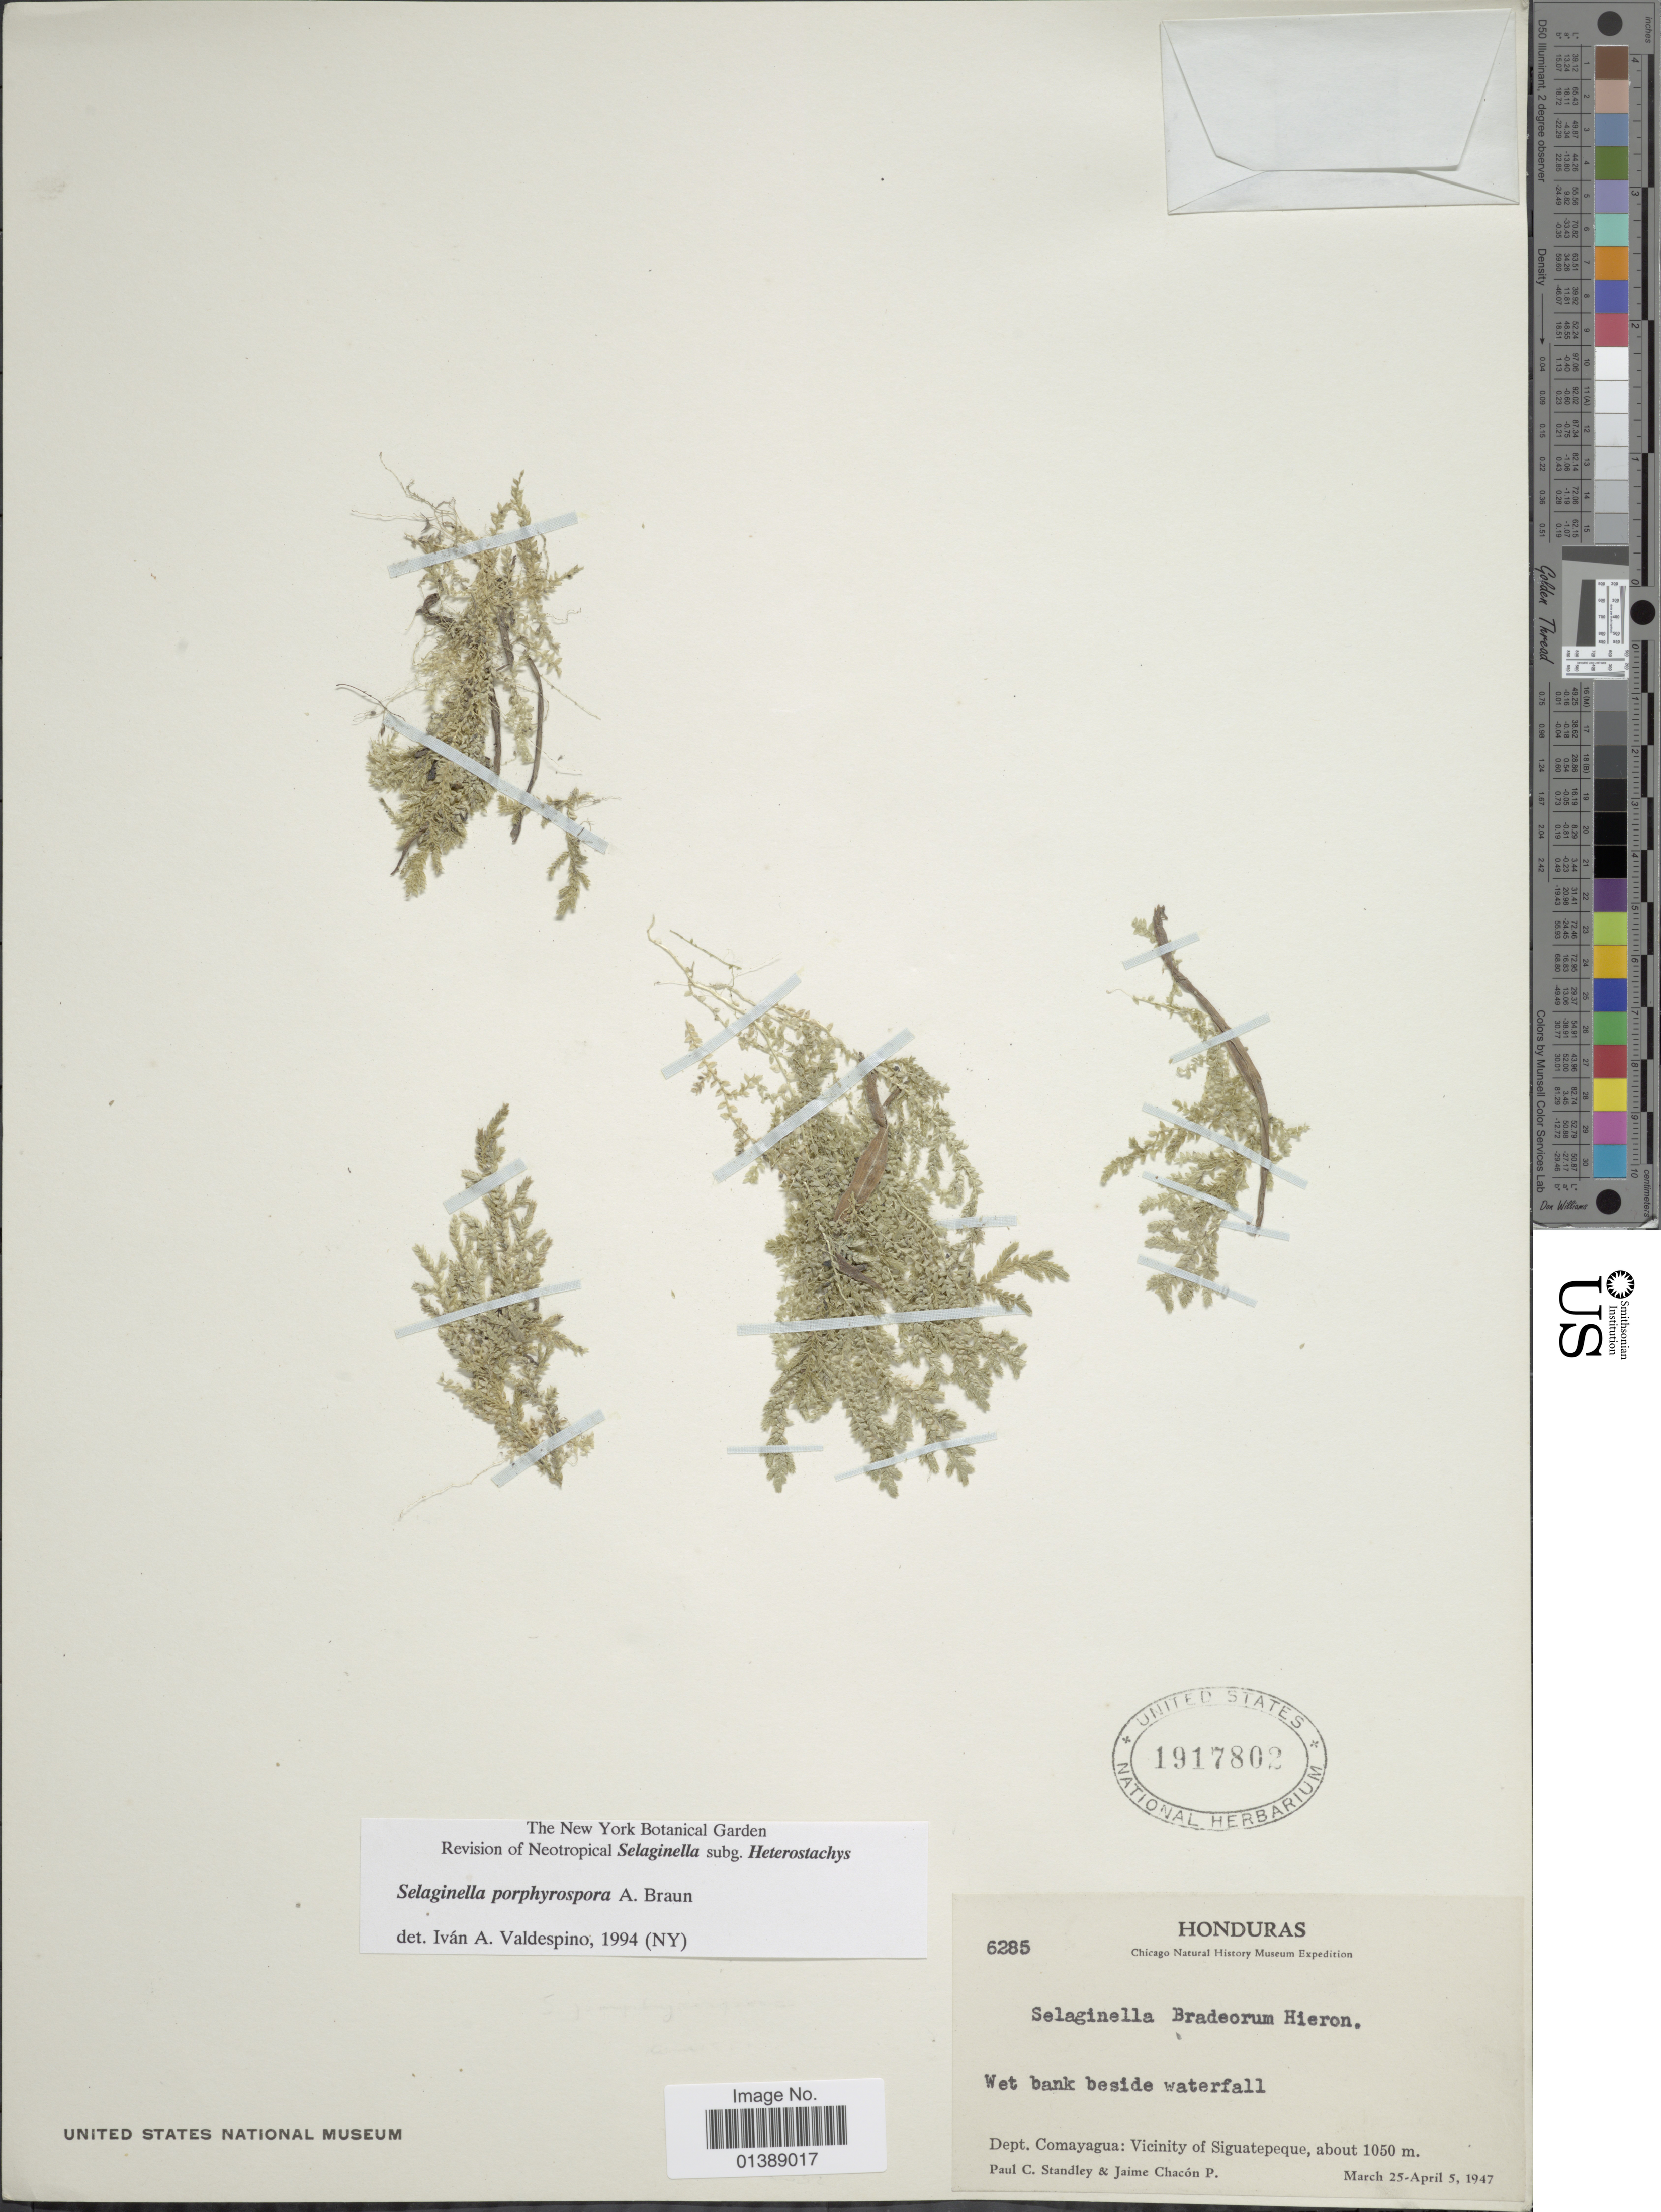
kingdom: Plantae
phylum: Tracheophyta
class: Lycopodiopsida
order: Selaginellales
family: Selaginellaceae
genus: Selaginella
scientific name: Selaginella porphyrospora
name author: A. Braun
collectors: P. C. Standley & J. Chacon P.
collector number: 6285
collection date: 1947-03-25/1947-04-05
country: Honduras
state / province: Comayagua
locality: Vicinity of Siguatepeque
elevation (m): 1050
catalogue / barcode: US 1917802